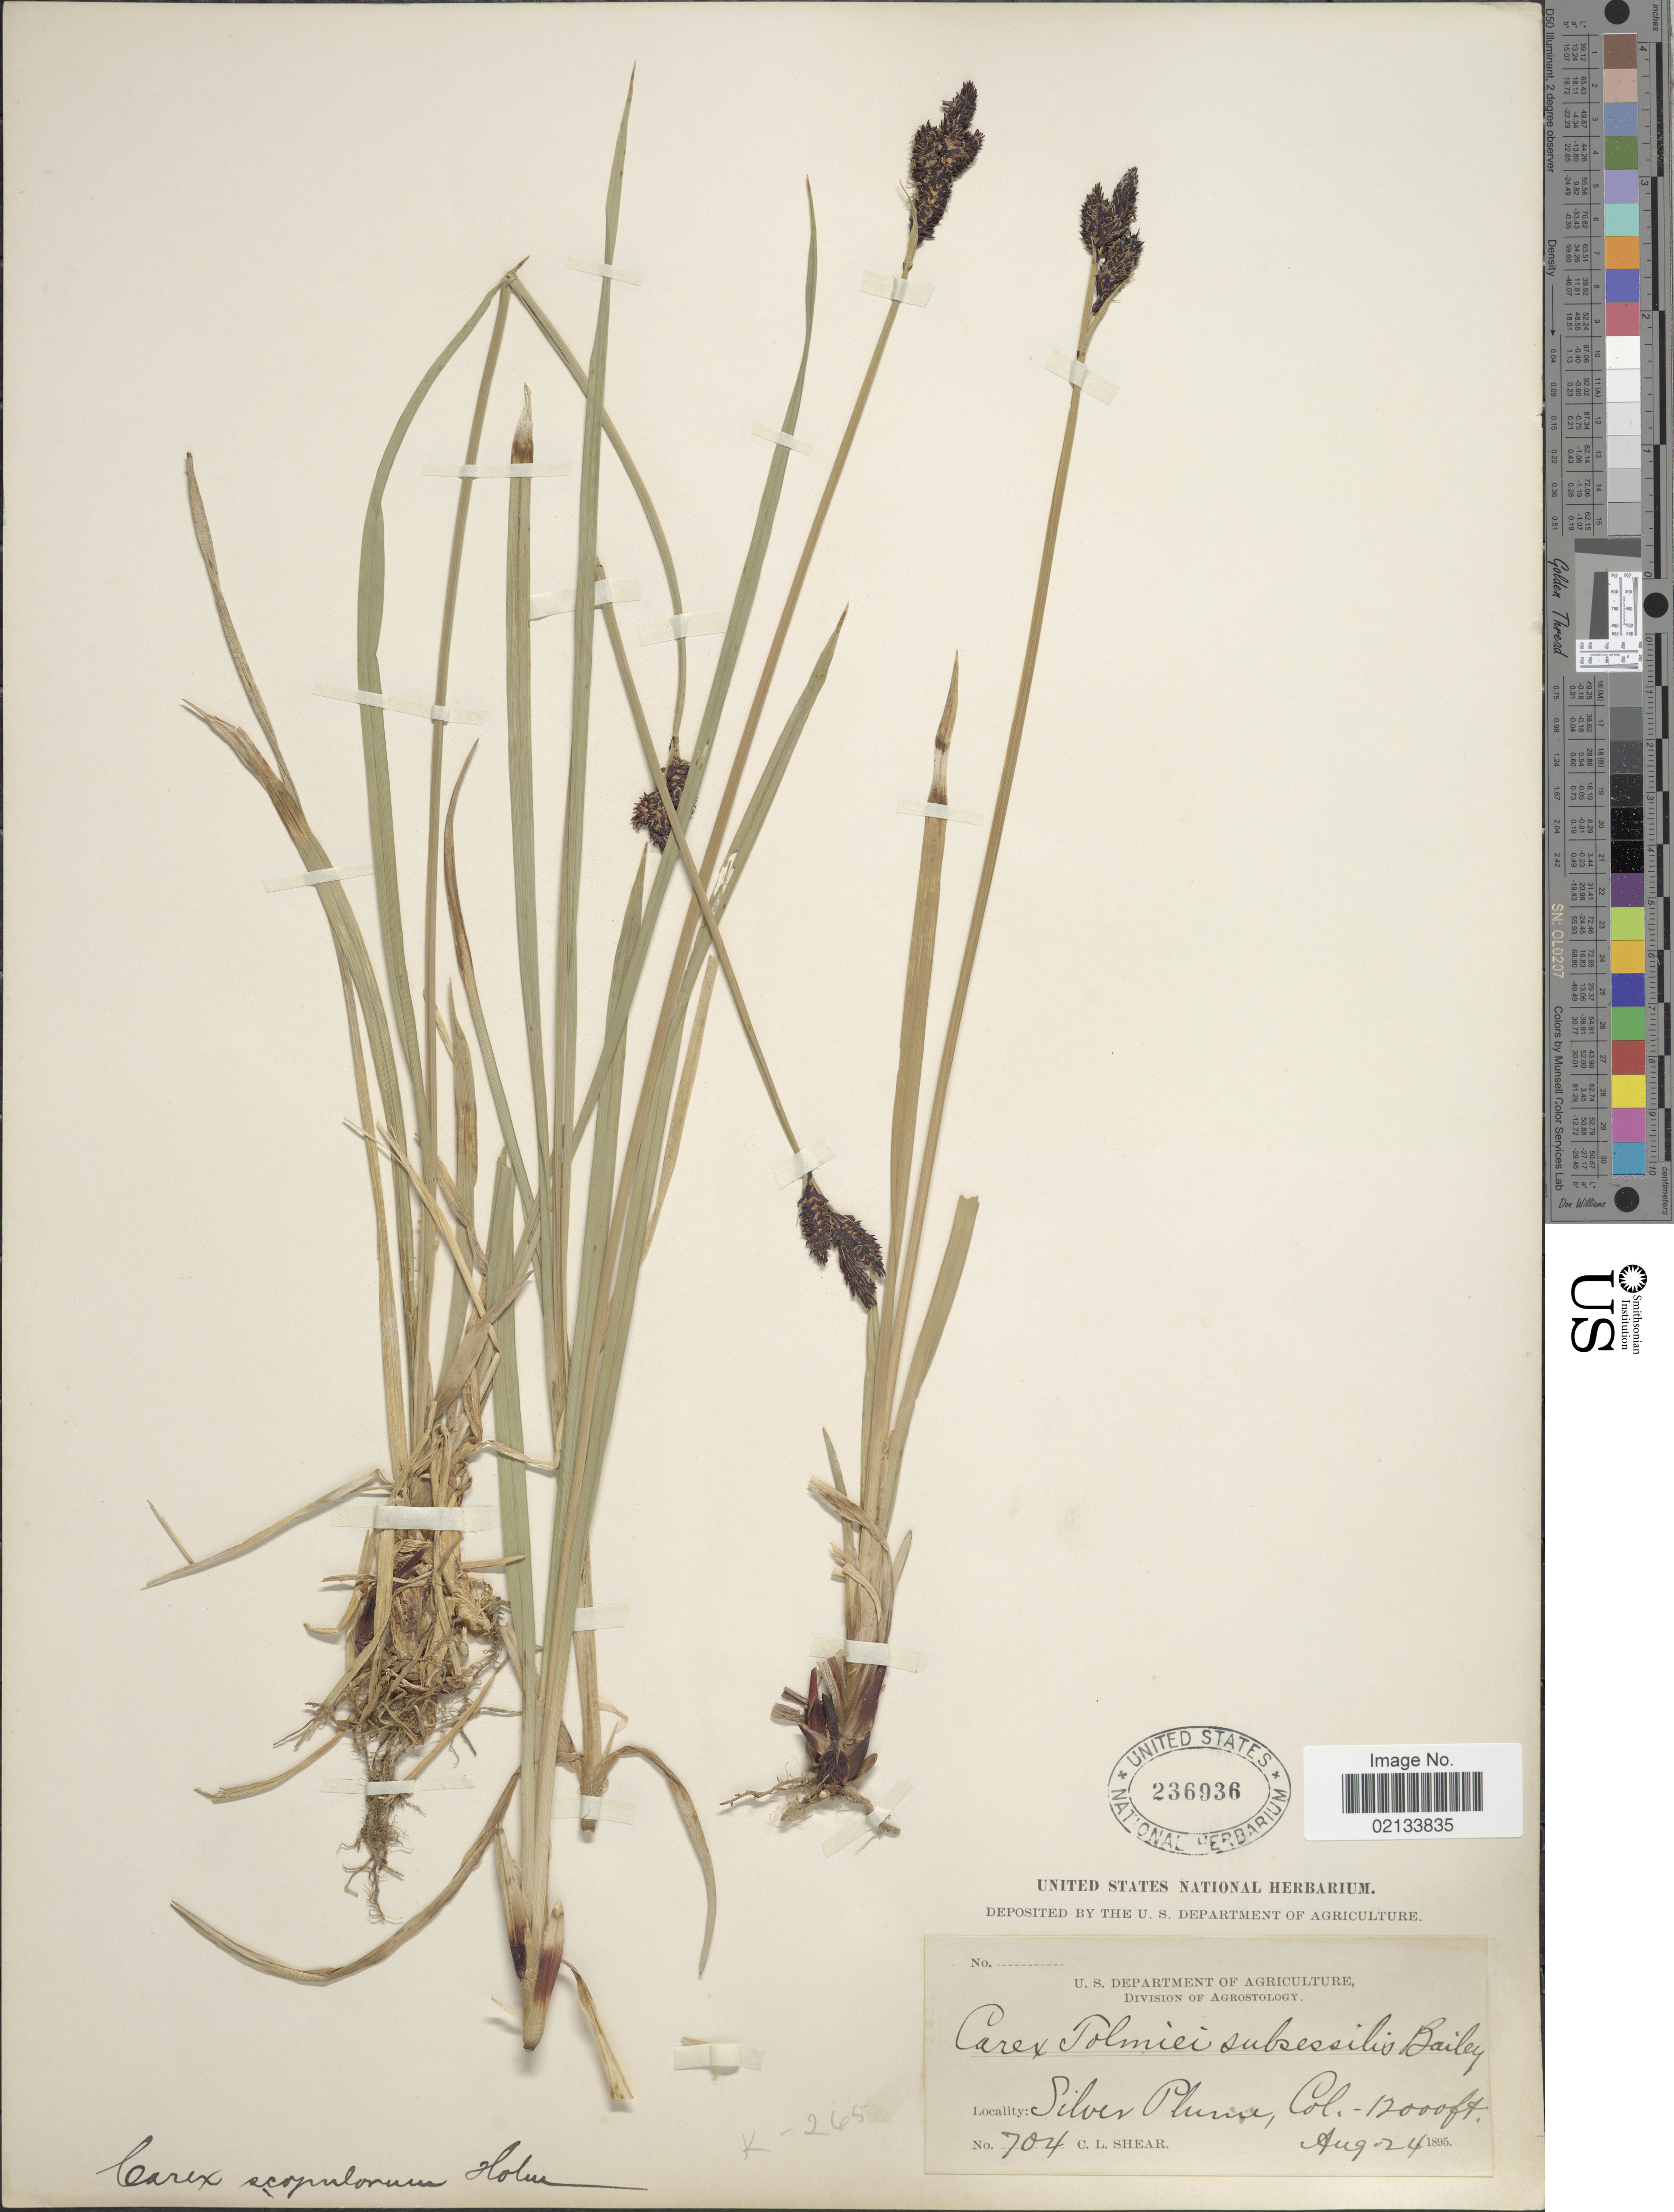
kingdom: Plantae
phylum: Tracheophyta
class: Liliopsida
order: Poales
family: Cyperaceae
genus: Carex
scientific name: Carex scopulorum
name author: Holm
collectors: C. L. Shear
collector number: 704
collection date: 1895-08-24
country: United States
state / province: Colorado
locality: Silver Plume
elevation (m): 3658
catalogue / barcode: US 236936